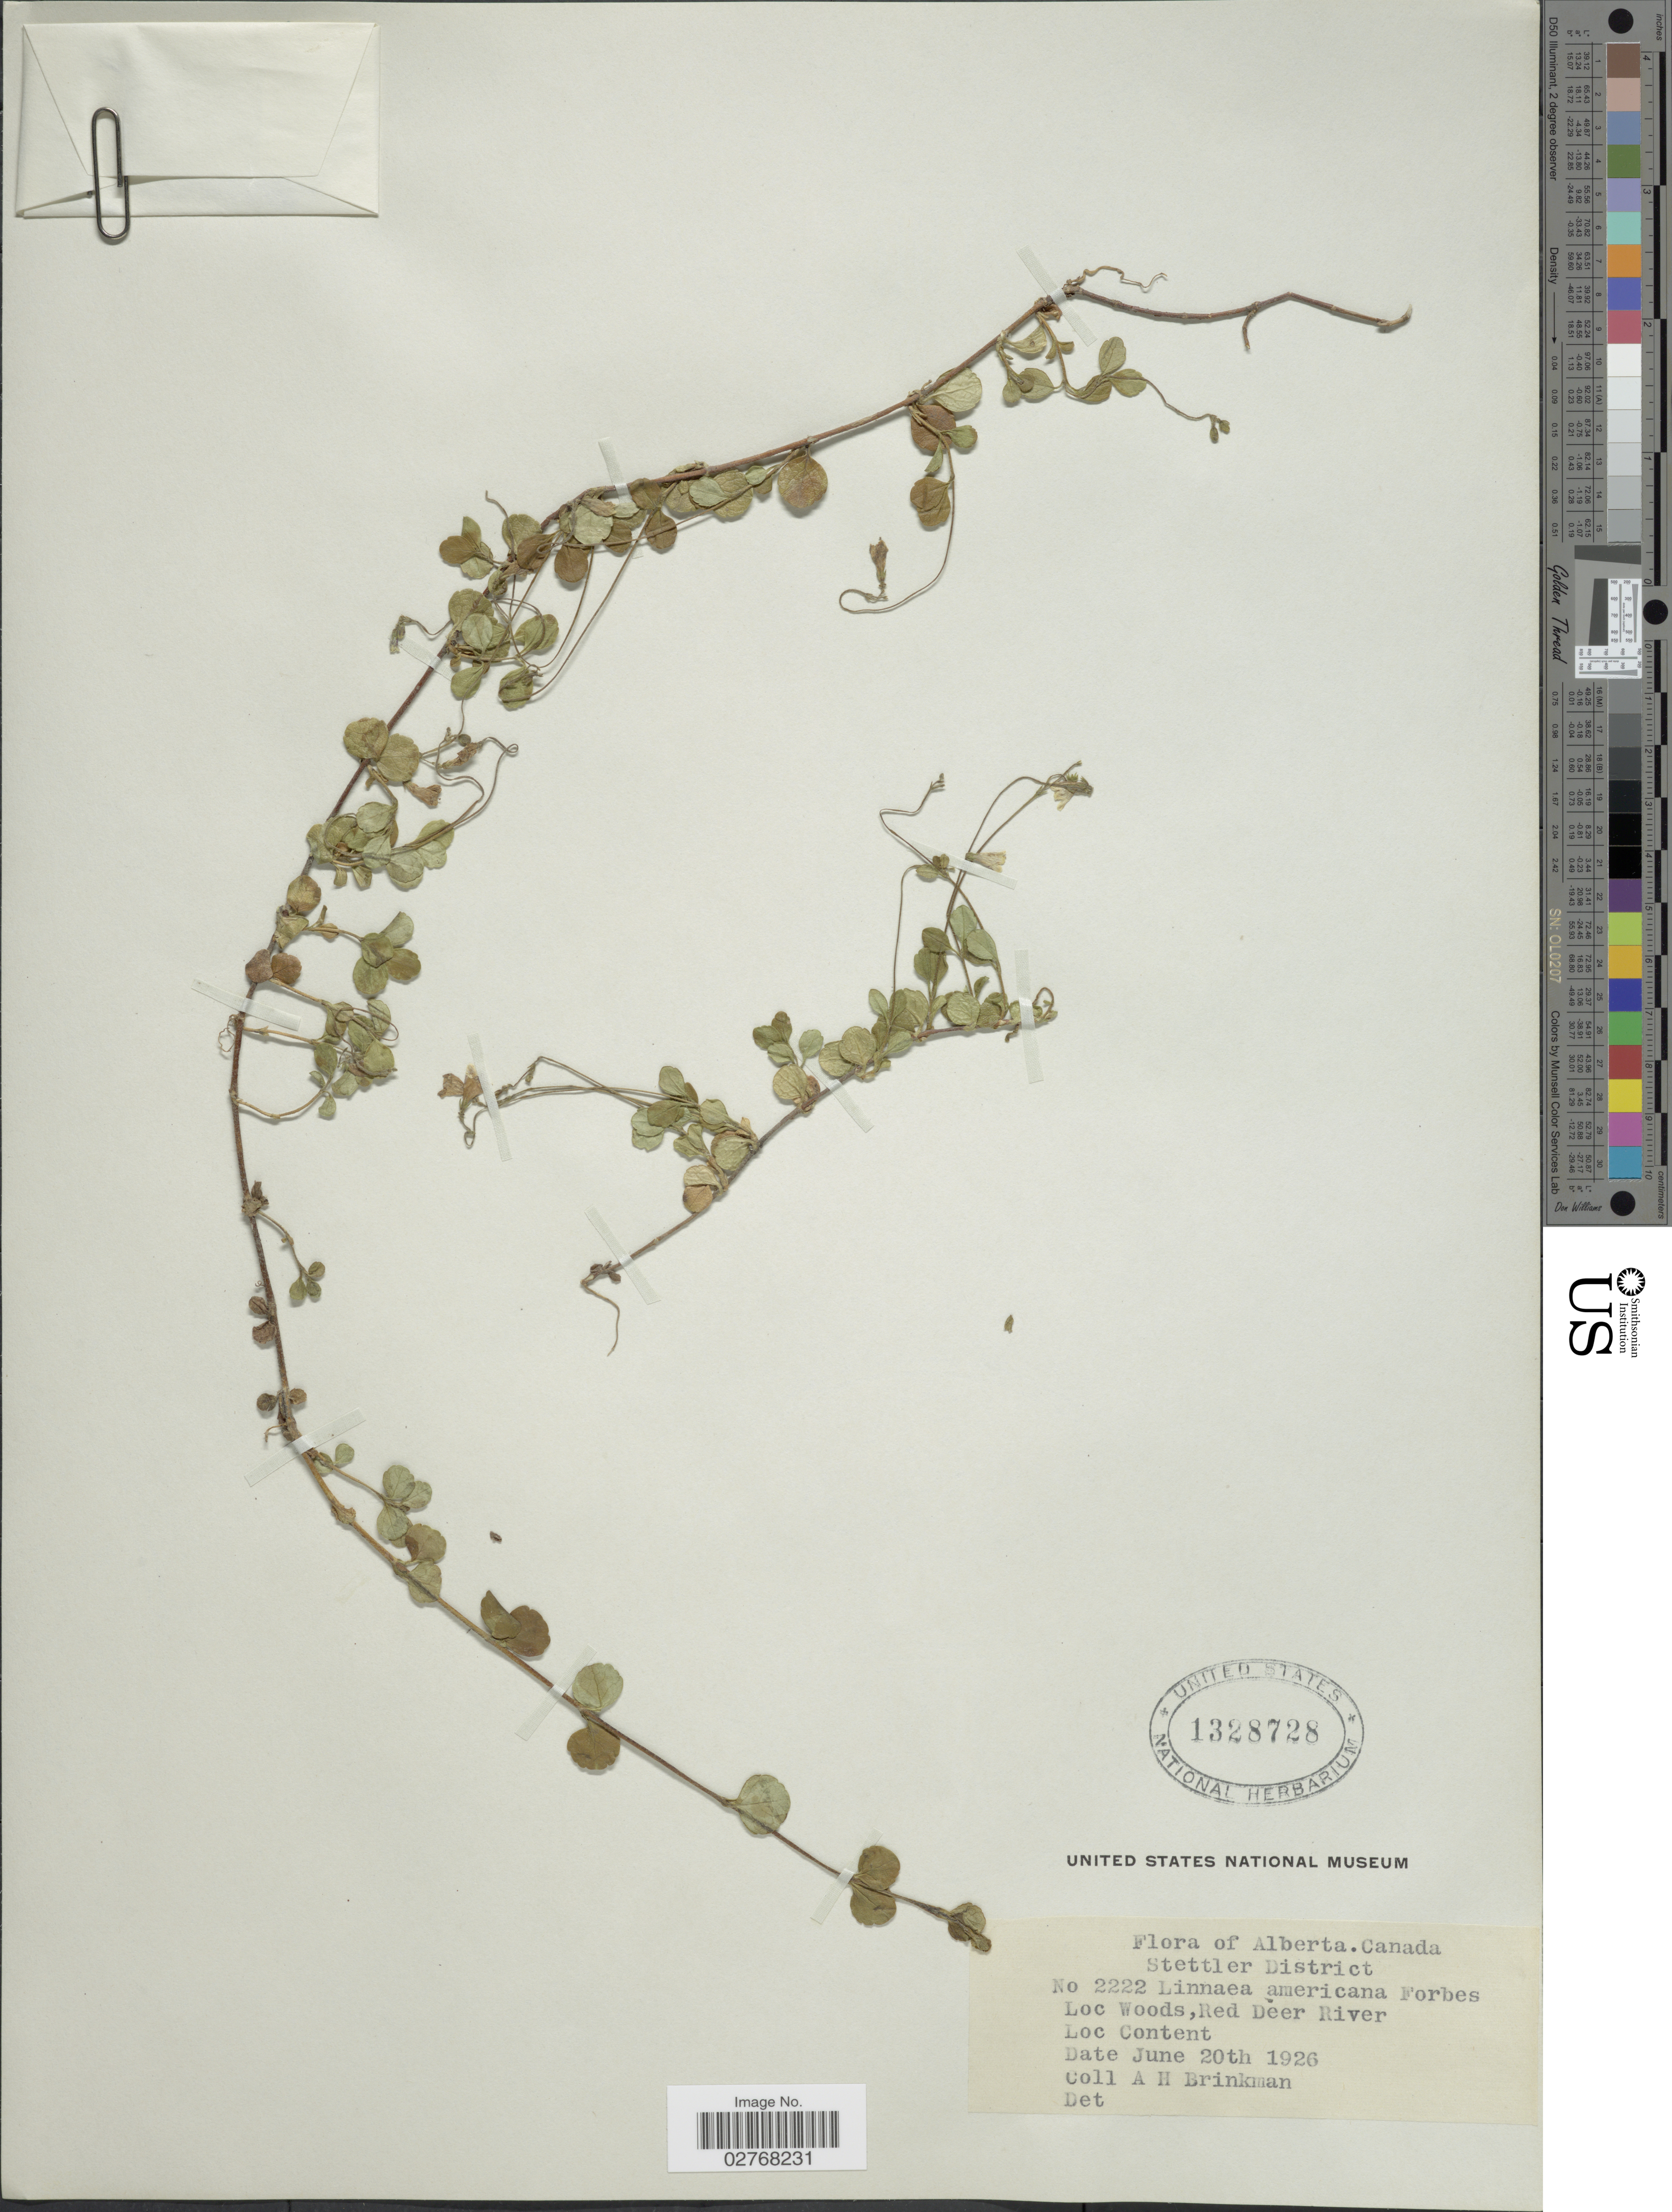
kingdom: Plantae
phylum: Tracheophyta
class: Magnoliopsida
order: Dipsacales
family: Caprifoliaceae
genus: Linnaea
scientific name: Linnaea borealis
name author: L.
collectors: A. Brinkman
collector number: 2222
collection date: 1926-06-20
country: Canada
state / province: Alberta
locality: Stettler District. Woods, Red Deer River. Content.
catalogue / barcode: US 1328728